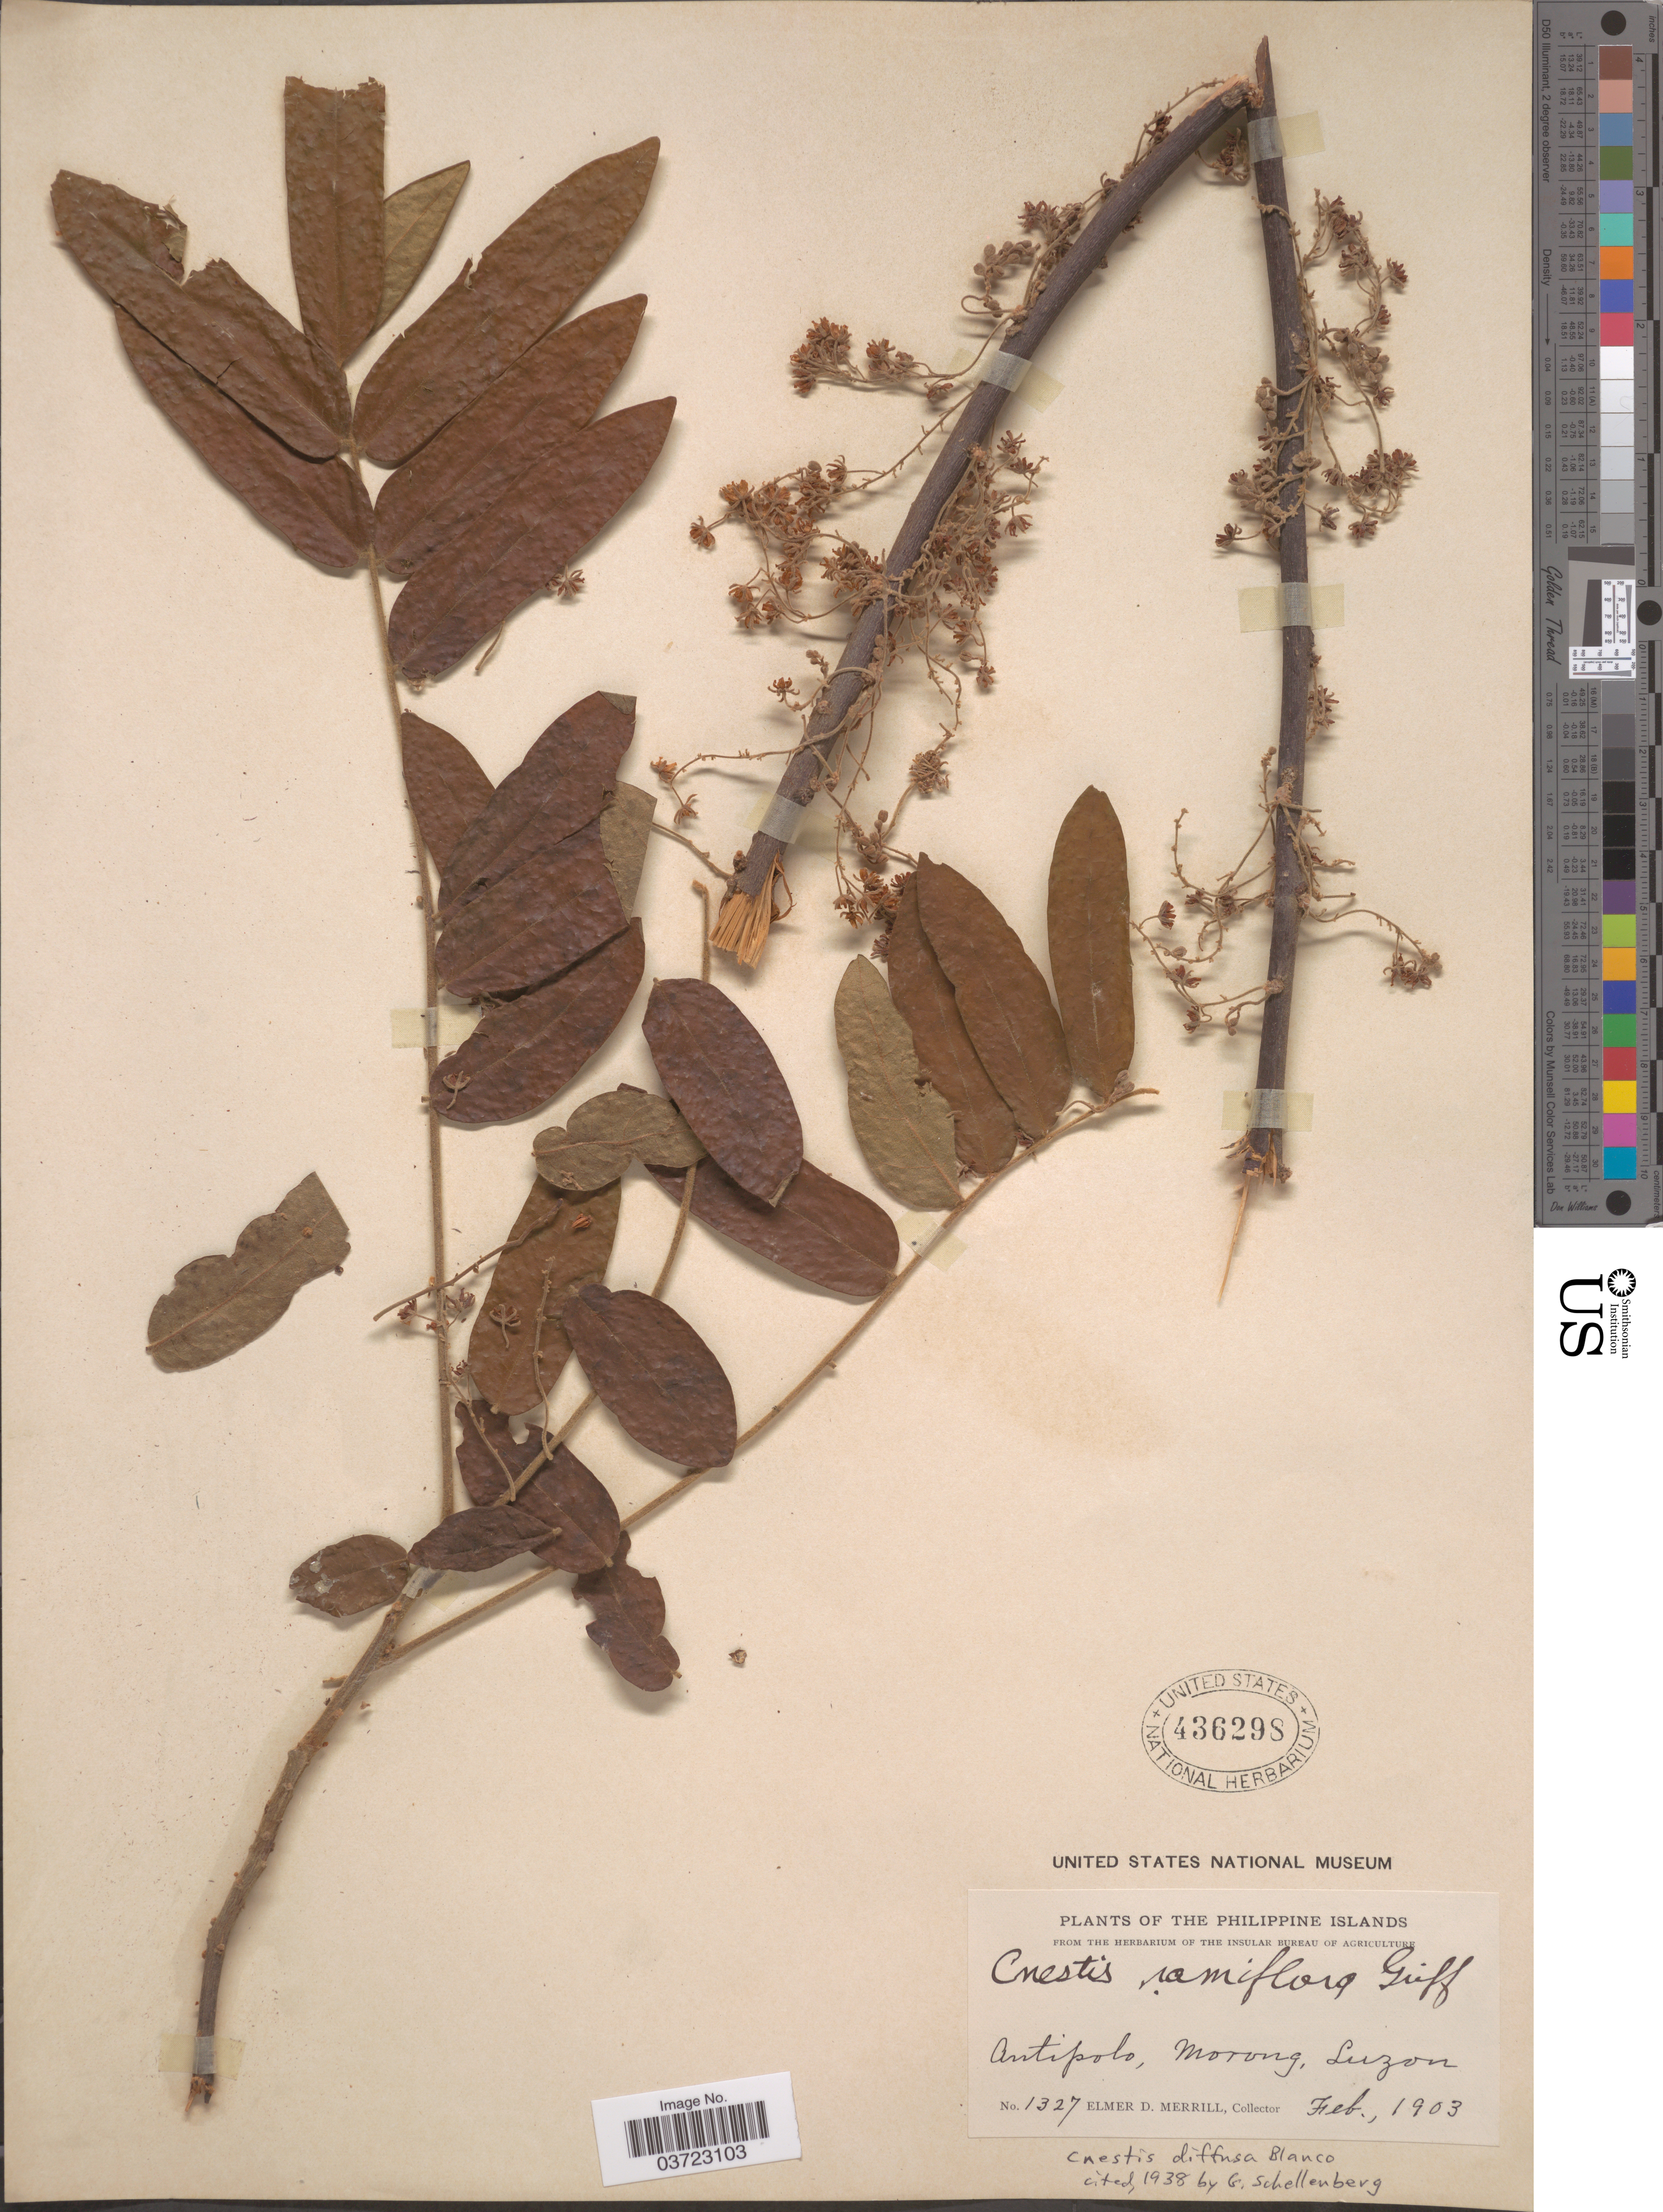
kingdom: Plantae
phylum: Tracheophyta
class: Magnoliopsida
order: Oxalidales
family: Connaraceae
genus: Cnestis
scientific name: Cnestis palala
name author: (Lour.) Merr.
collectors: E. D. Merrill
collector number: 1327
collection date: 1903-02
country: Philippines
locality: The Philippine Islands. Antipolo, Morong, Luzon.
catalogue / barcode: US 436298